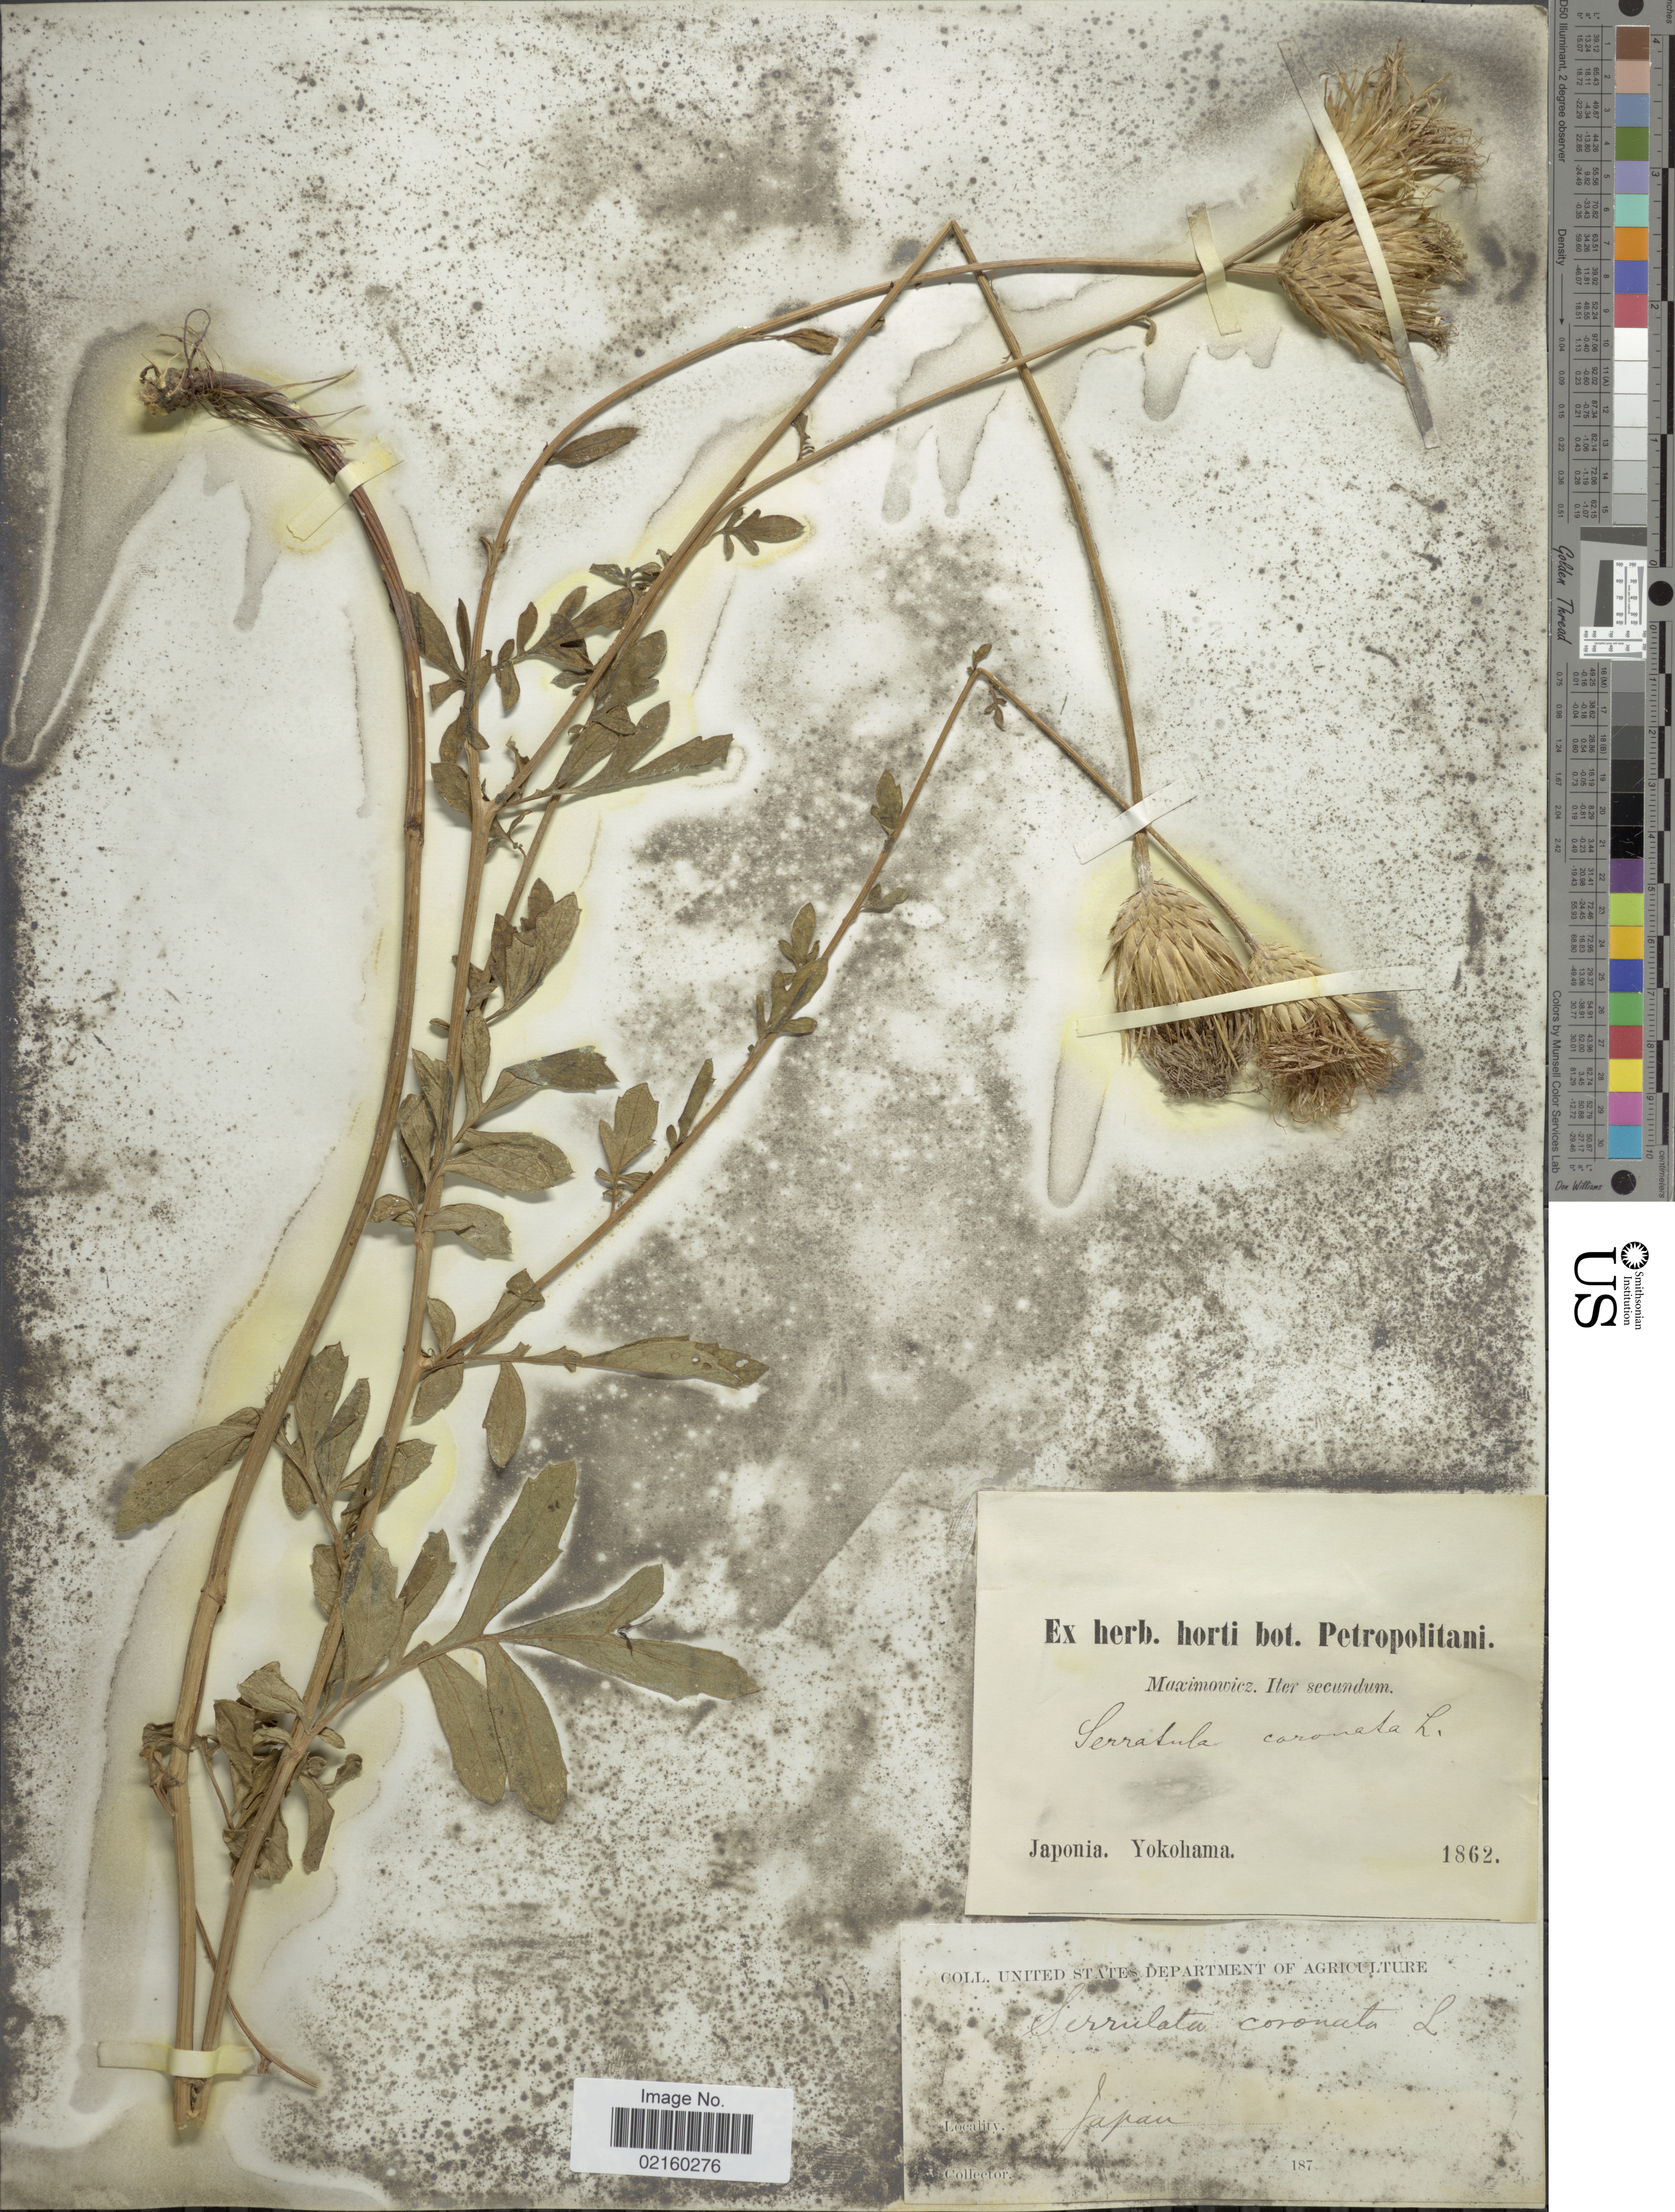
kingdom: Plantae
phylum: Tracheophyta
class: Magnoliopsida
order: Asterales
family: Asteraceae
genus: Serratula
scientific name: Serratula coronata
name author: L.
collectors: -. Maximowicz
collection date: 1862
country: Japan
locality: Japonia, Yokohama. Secundum